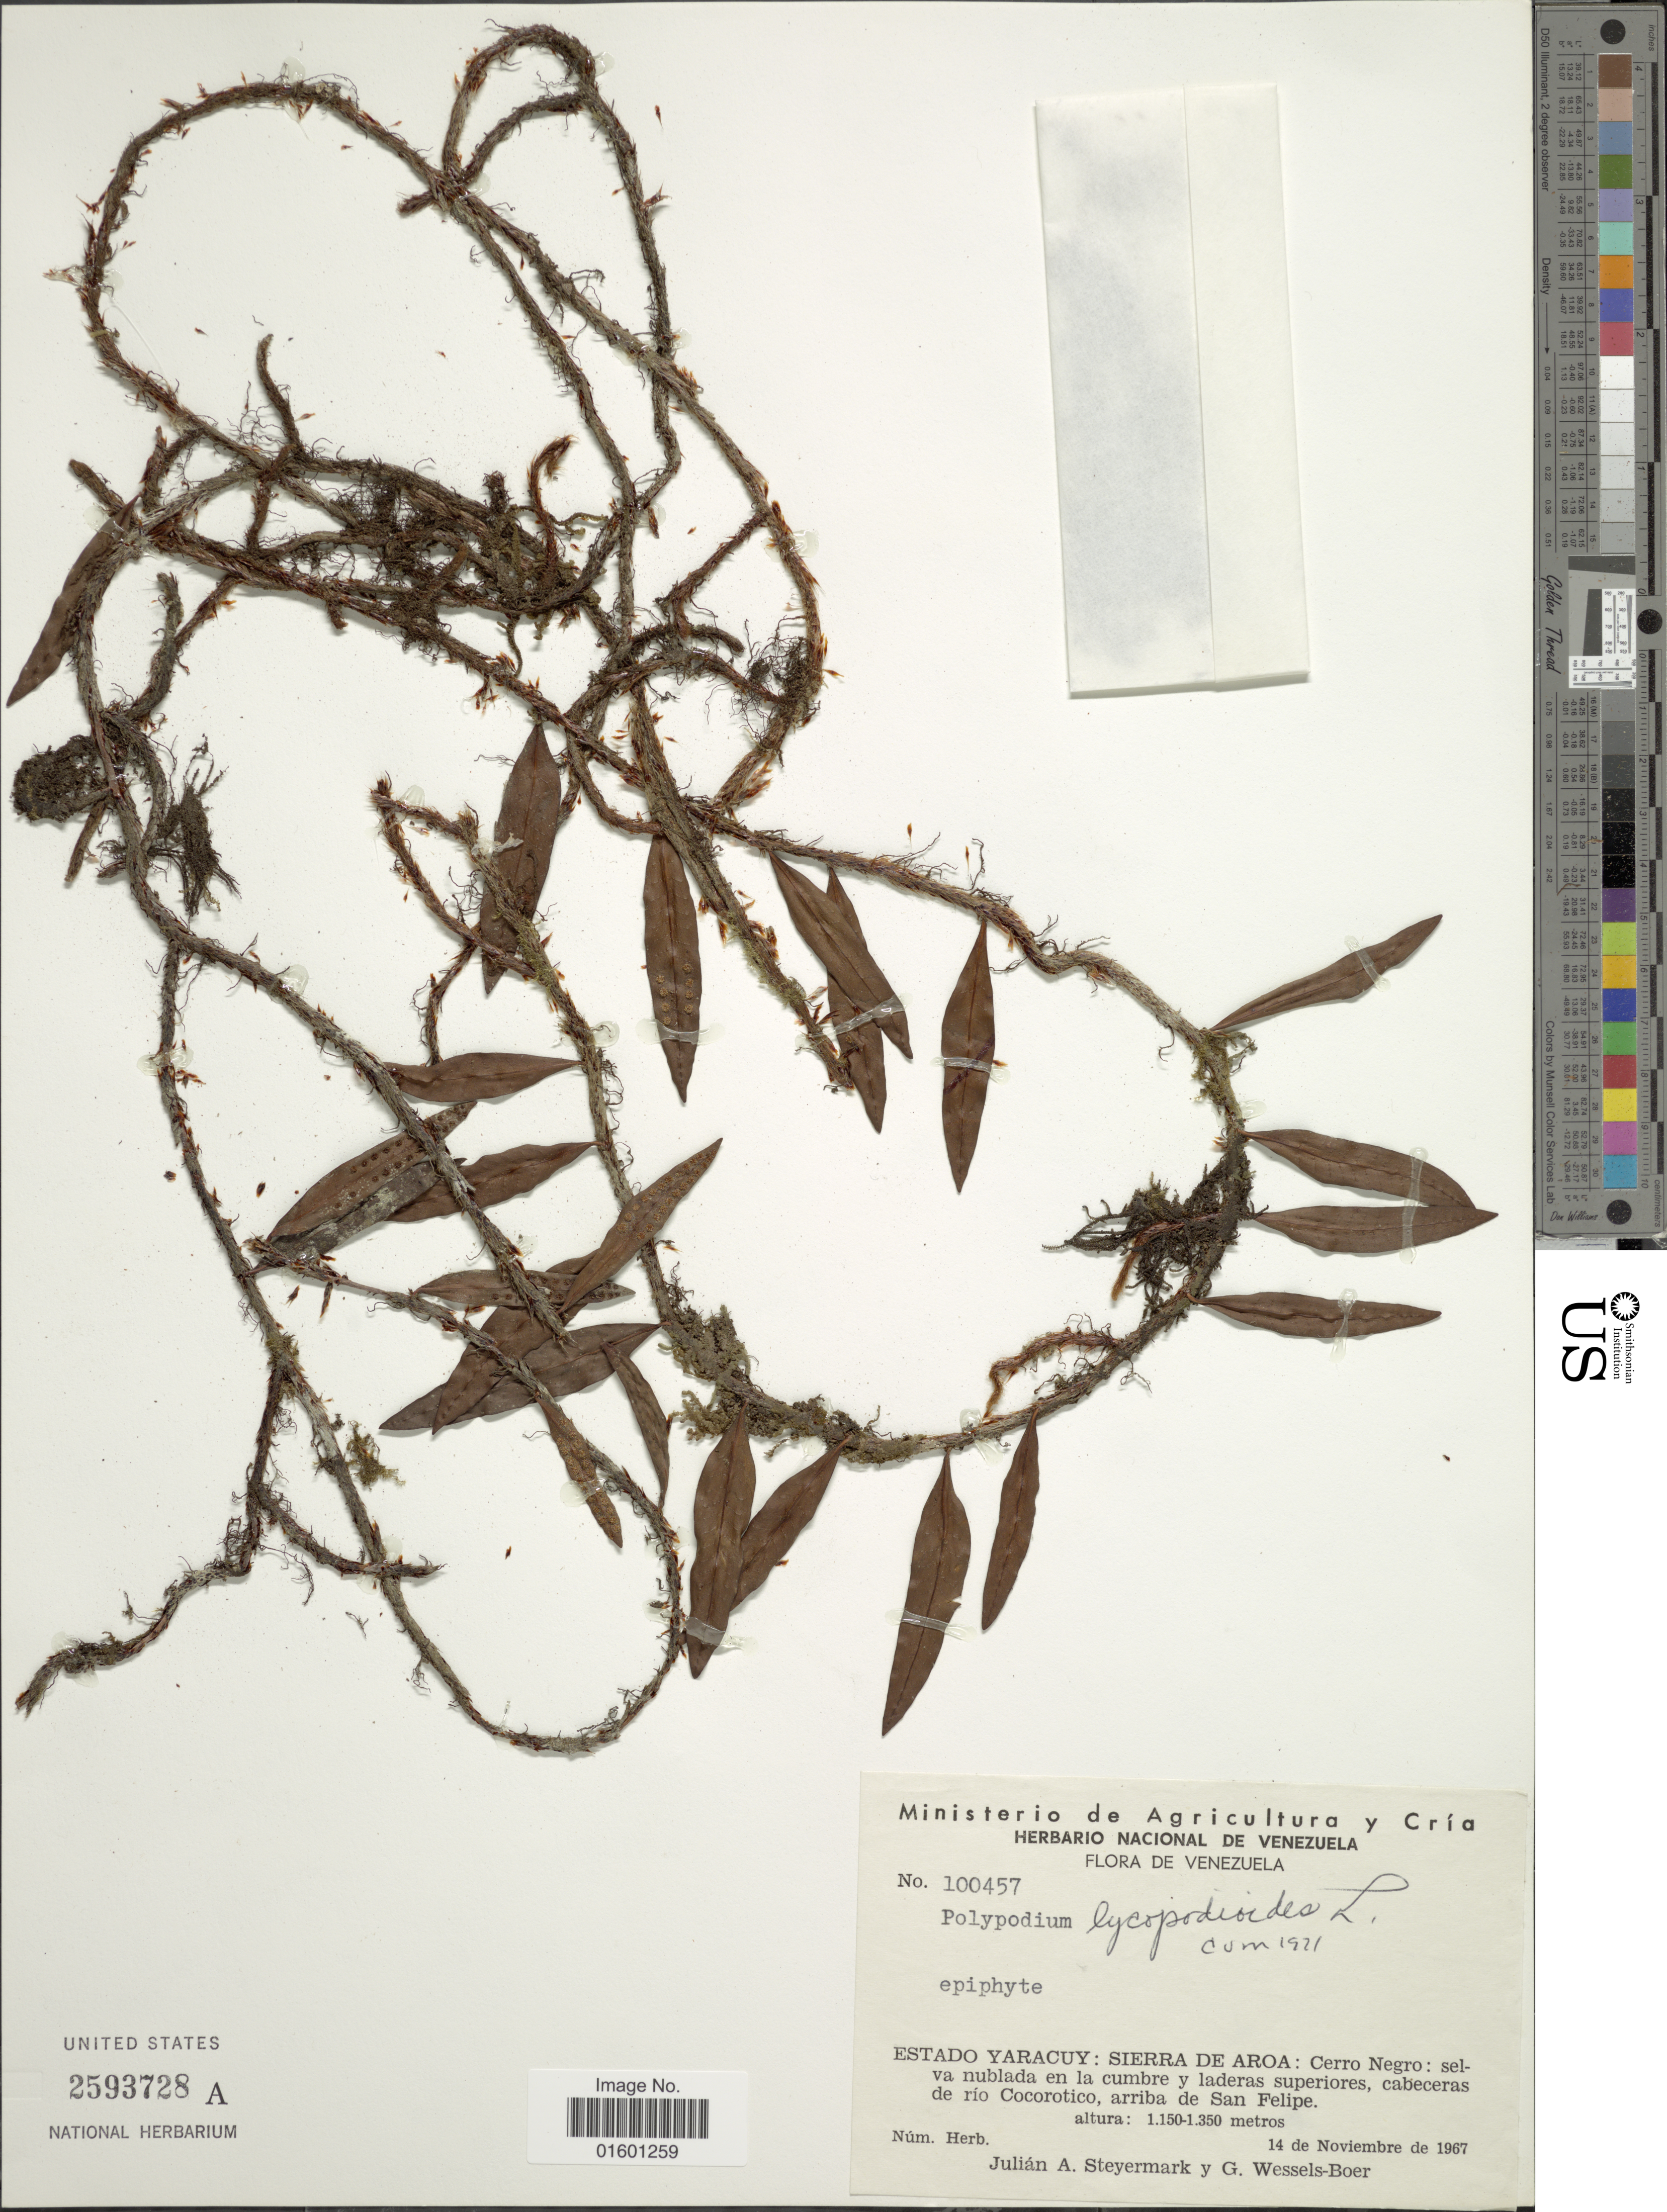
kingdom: Plantae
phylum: Tracheophyta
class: Polypodiopsida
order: Polypodiales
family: Polypodiaceae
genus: Microgramma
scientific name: Microgramma lycopodioides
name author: (L.) Copel.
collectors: J. Steyermark & J. G. Wessels Boer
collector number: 100457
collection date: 1967-11-14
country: Venezuela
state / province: Yaracuy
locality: Sierra de Aroa: Cerro negro: selva nublada en la cumbre y laderas superiores, cabeceras de rio Cocorotico, arriba de san Felipe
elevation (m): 1150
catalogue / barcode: US 2593728A